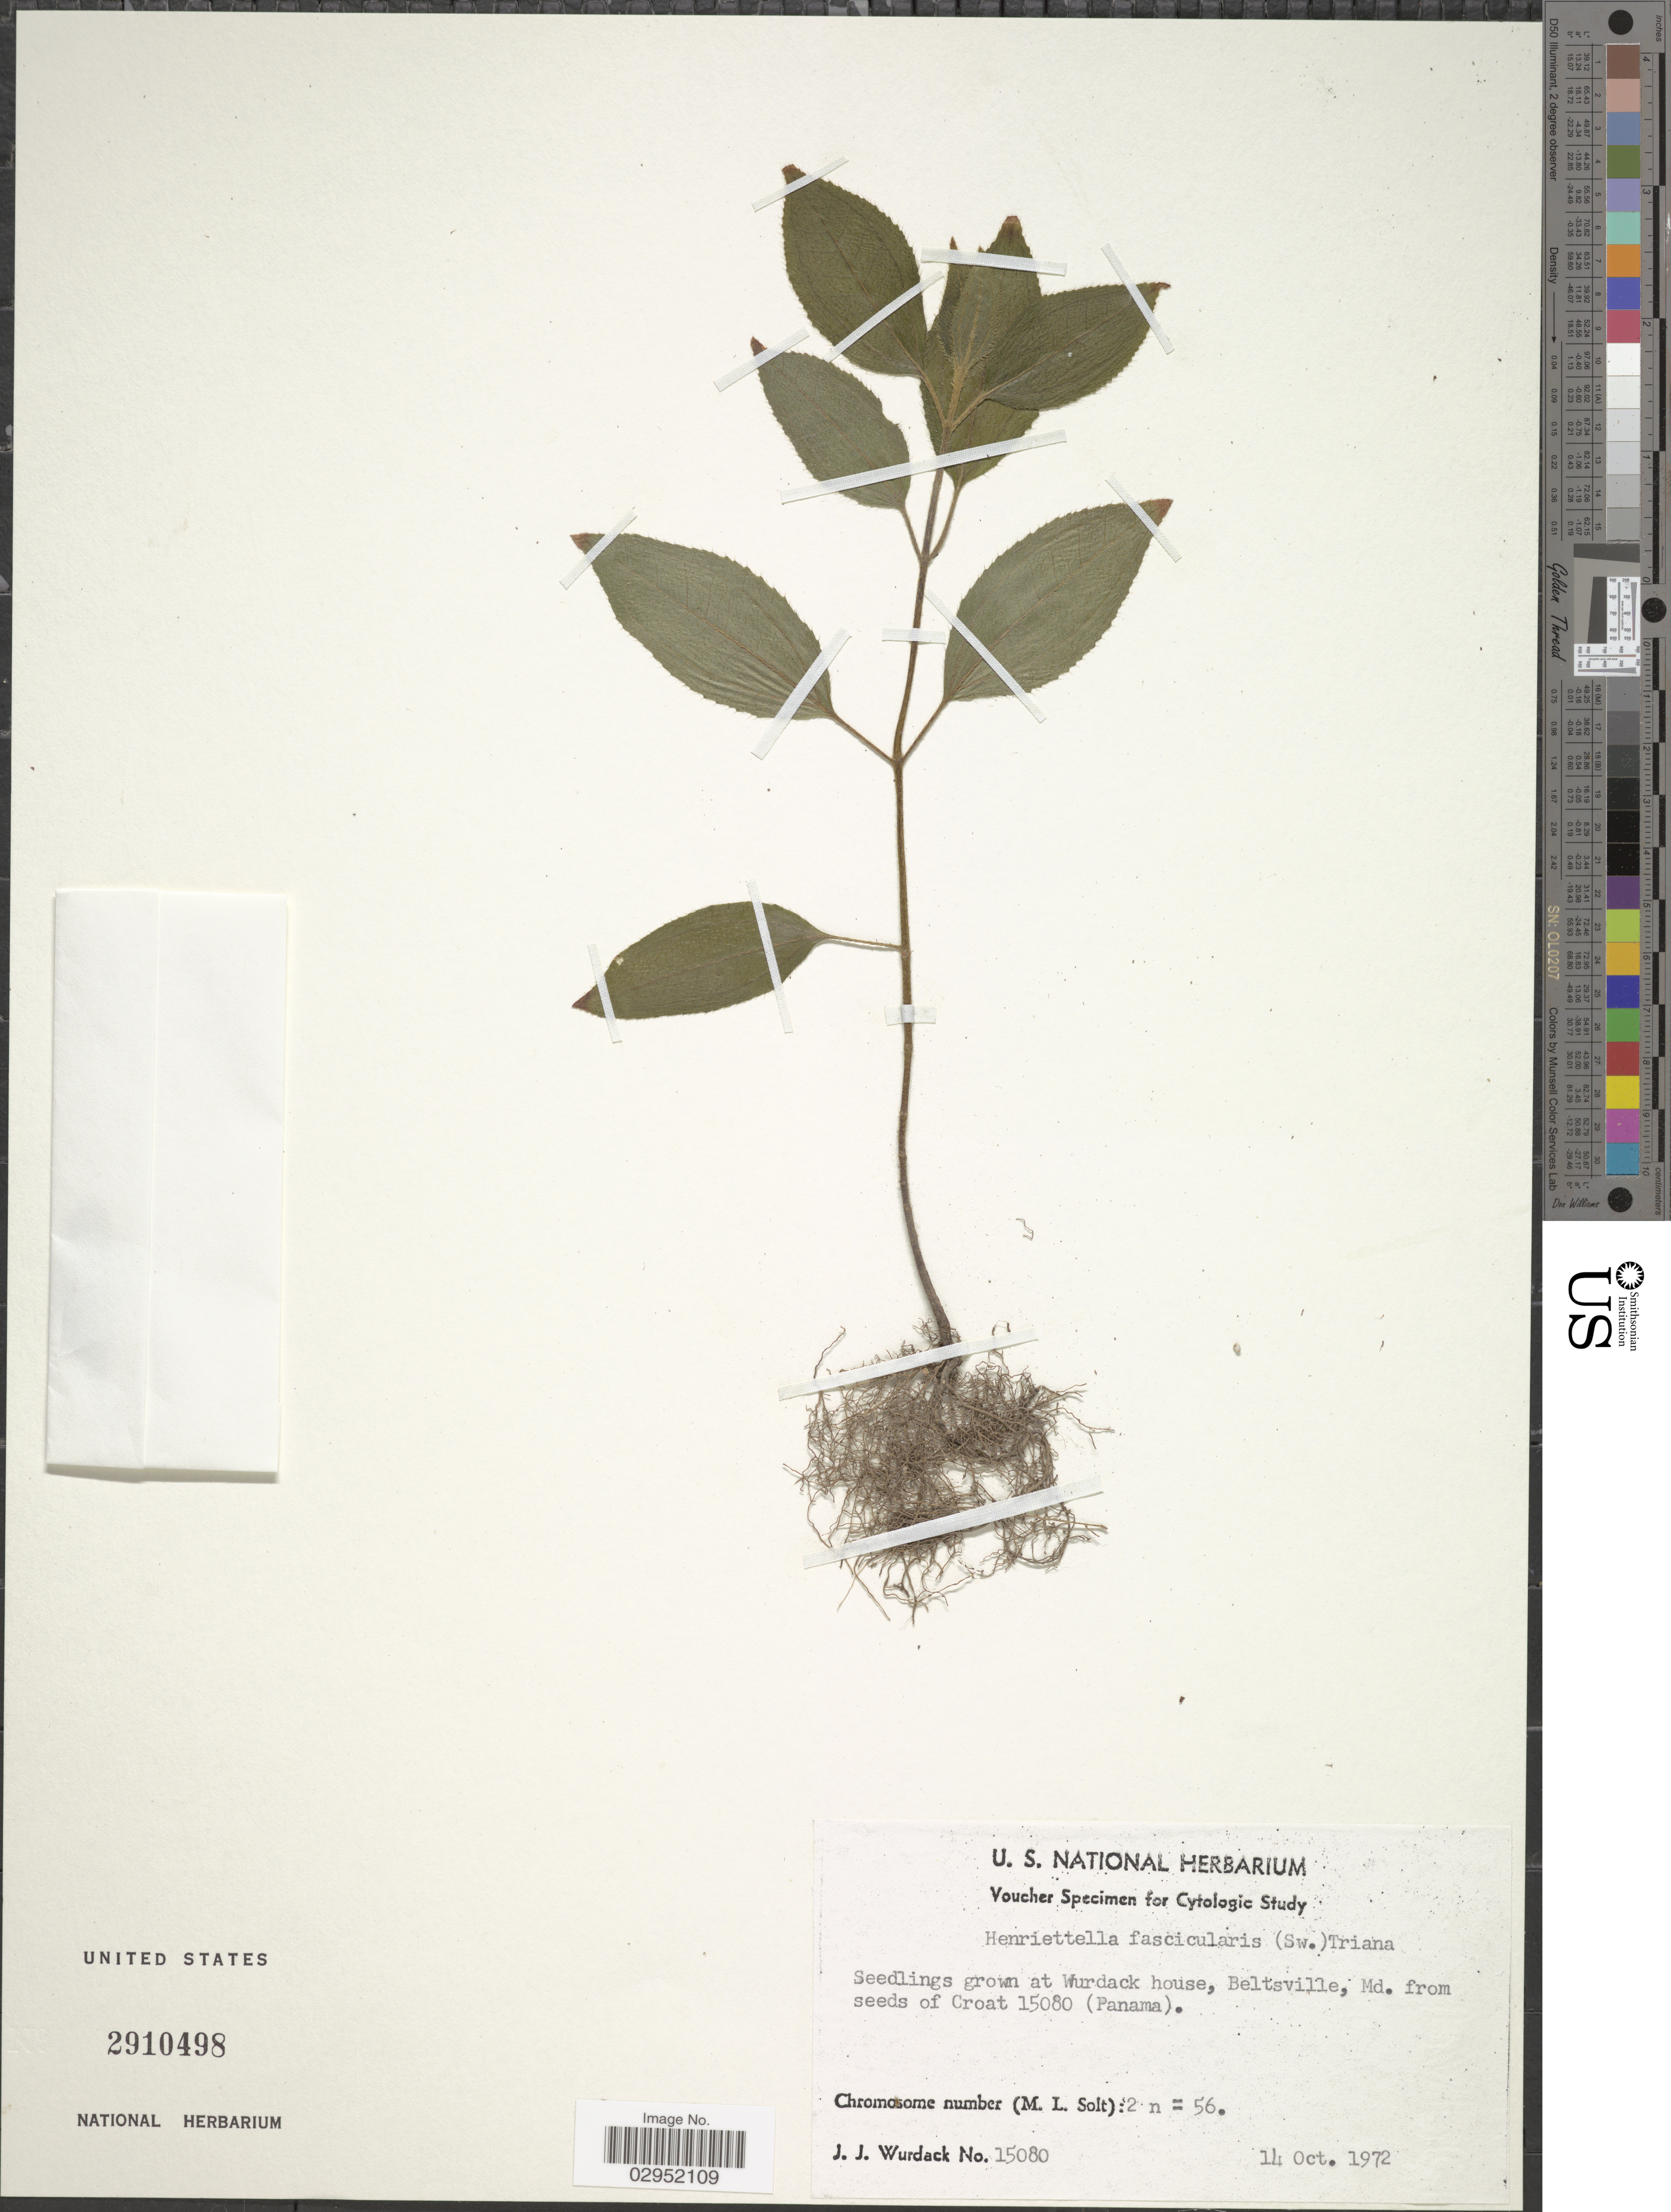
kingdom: Plantae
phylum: Tracheophyta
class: Magnoliopsida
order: Myrtales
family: Melastomataceae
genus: Henriettea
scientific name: Henriettea fascicularis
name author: (Sw.) M. Gómez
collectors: J. J. Wurdack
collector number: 15080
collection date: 1972-10-14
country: United States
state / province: Maryland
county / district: Prince George's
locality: Wurdack house, Beltsville, Md.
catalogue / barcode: US 2910498